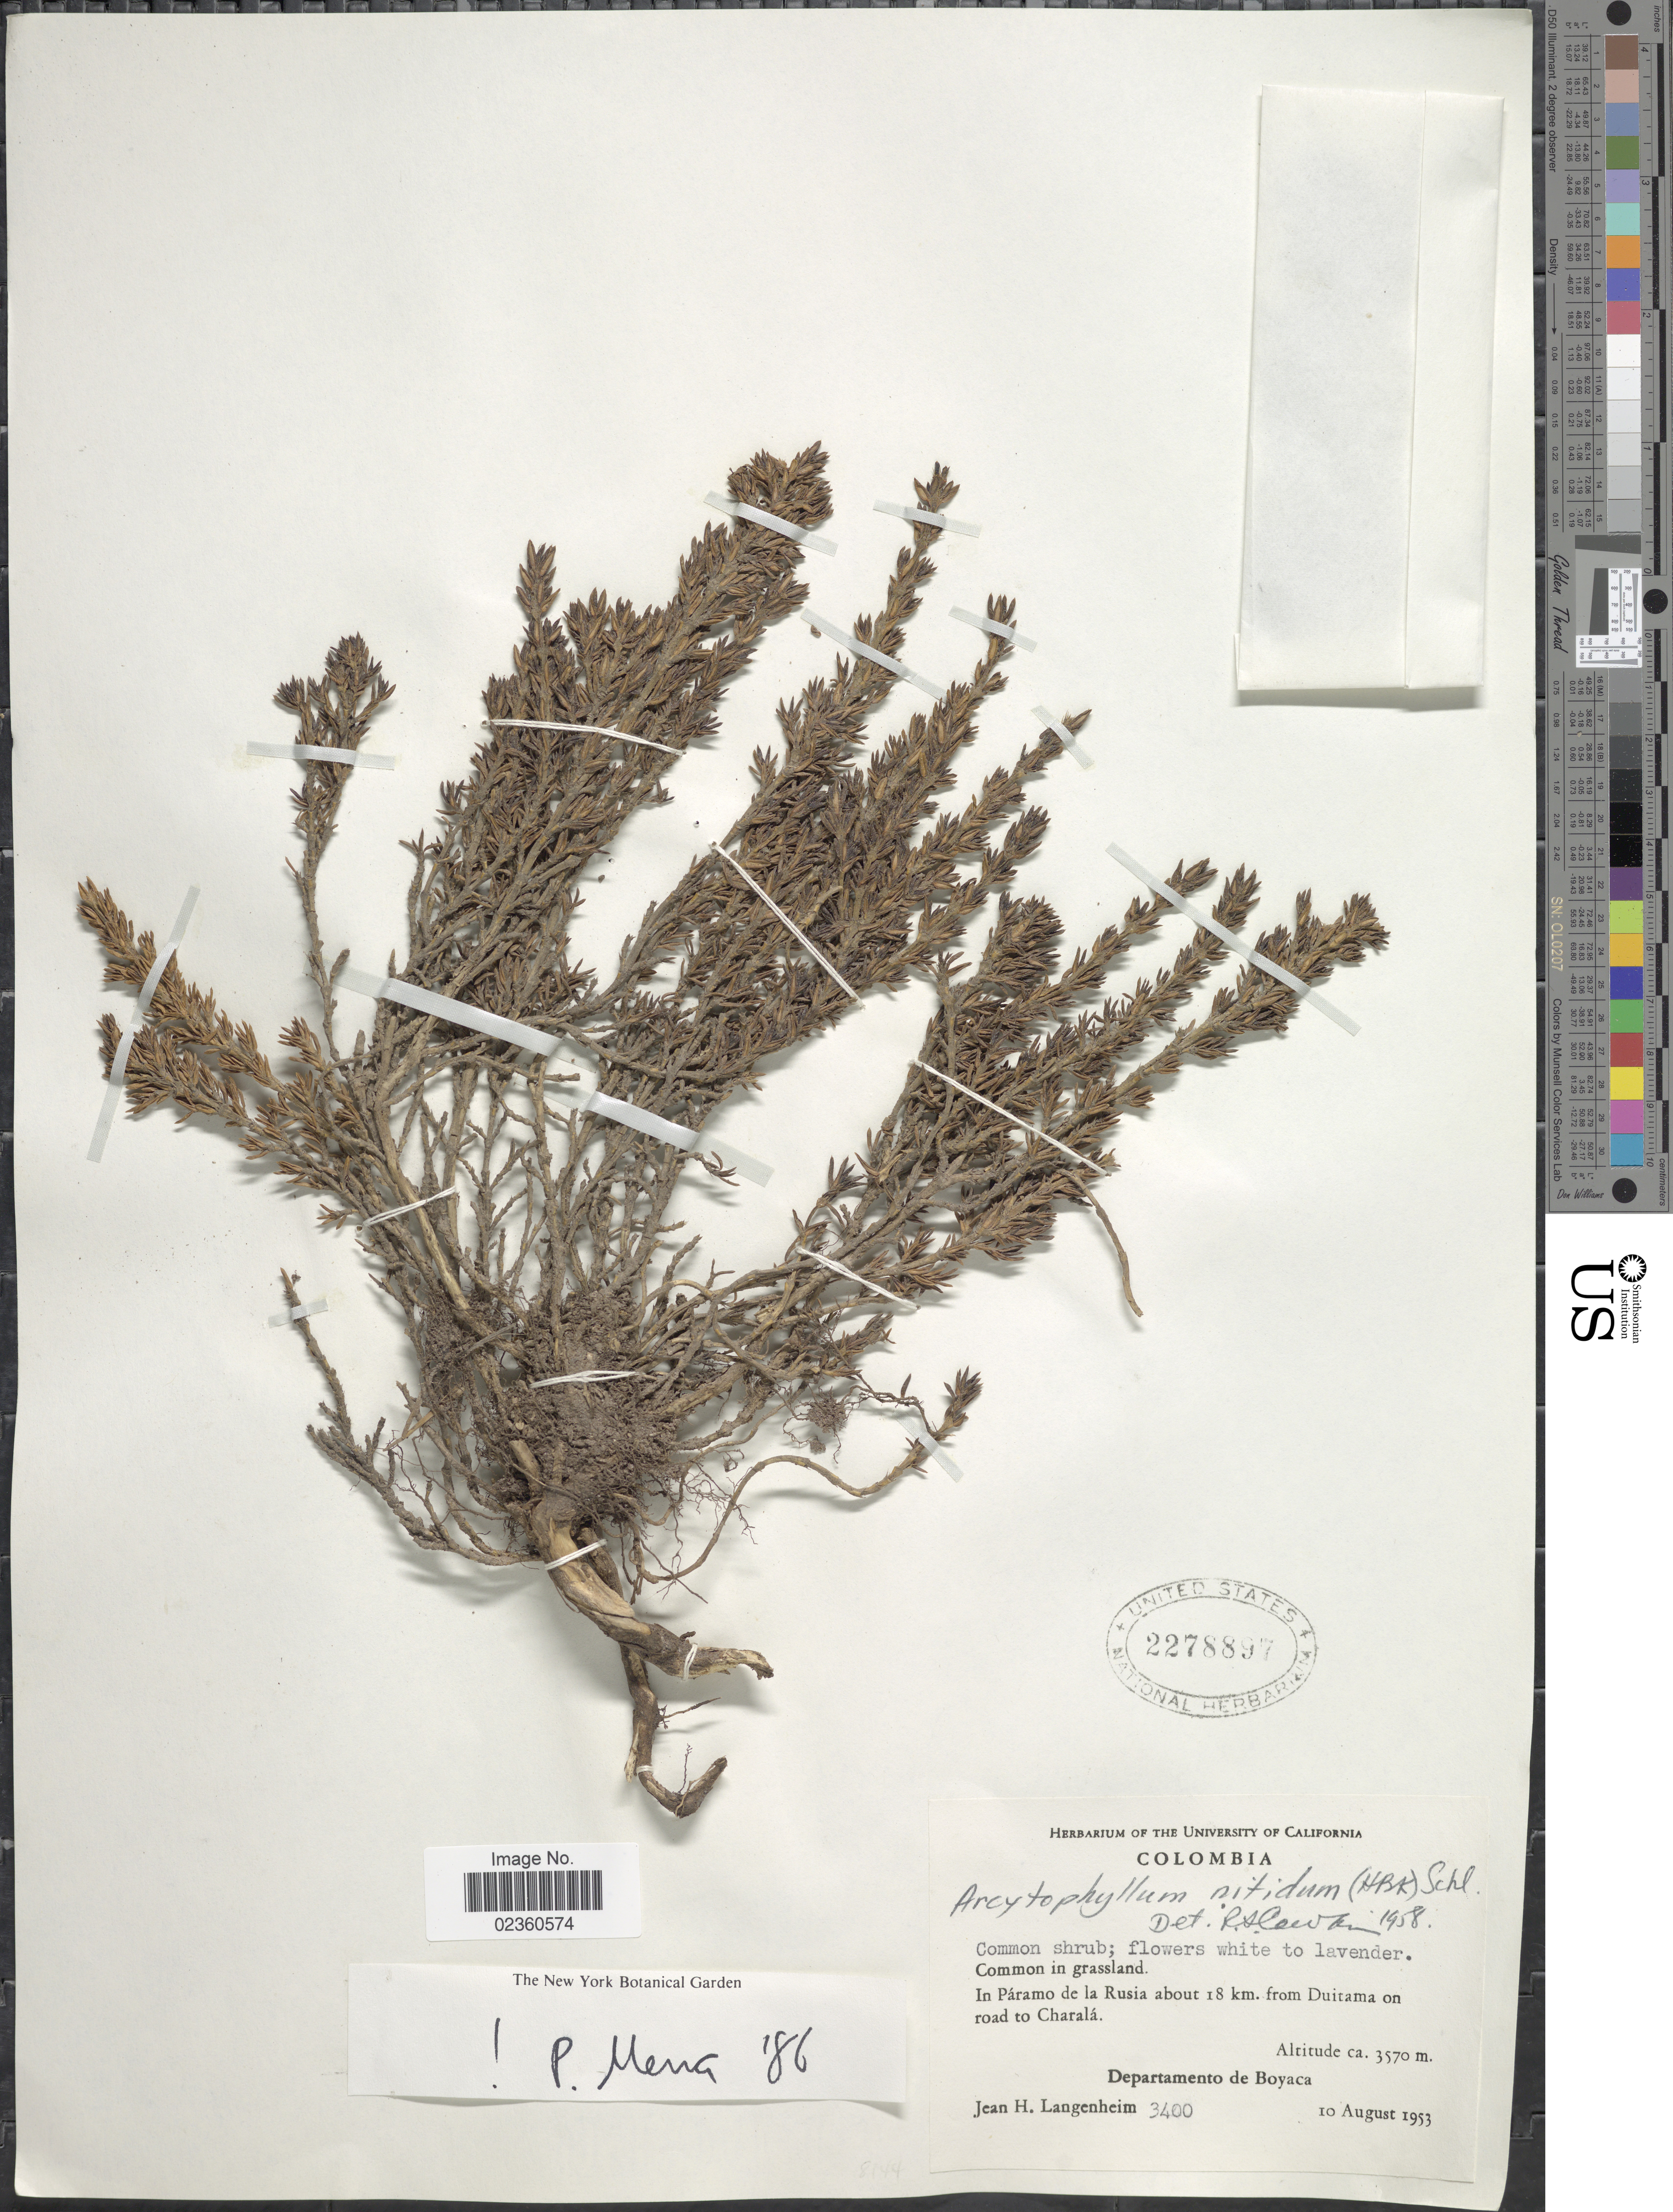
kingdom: Plantae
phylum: Tracheophyta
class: Magnoliopsida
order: Gentianales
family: Rubiaceae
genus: Arcytophyllum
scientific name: Arcytophyllum nitidum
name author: (Kunth) Schltdl.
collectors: J. H. Langenheim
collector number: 3400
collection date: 1953-08-10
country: Colombia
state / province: Boyacá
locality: In Páramo de la Rusia about 18 km from Duitama on road to Charalá, Departamento de Boyaca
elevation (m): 3570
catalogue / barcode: US 2278897